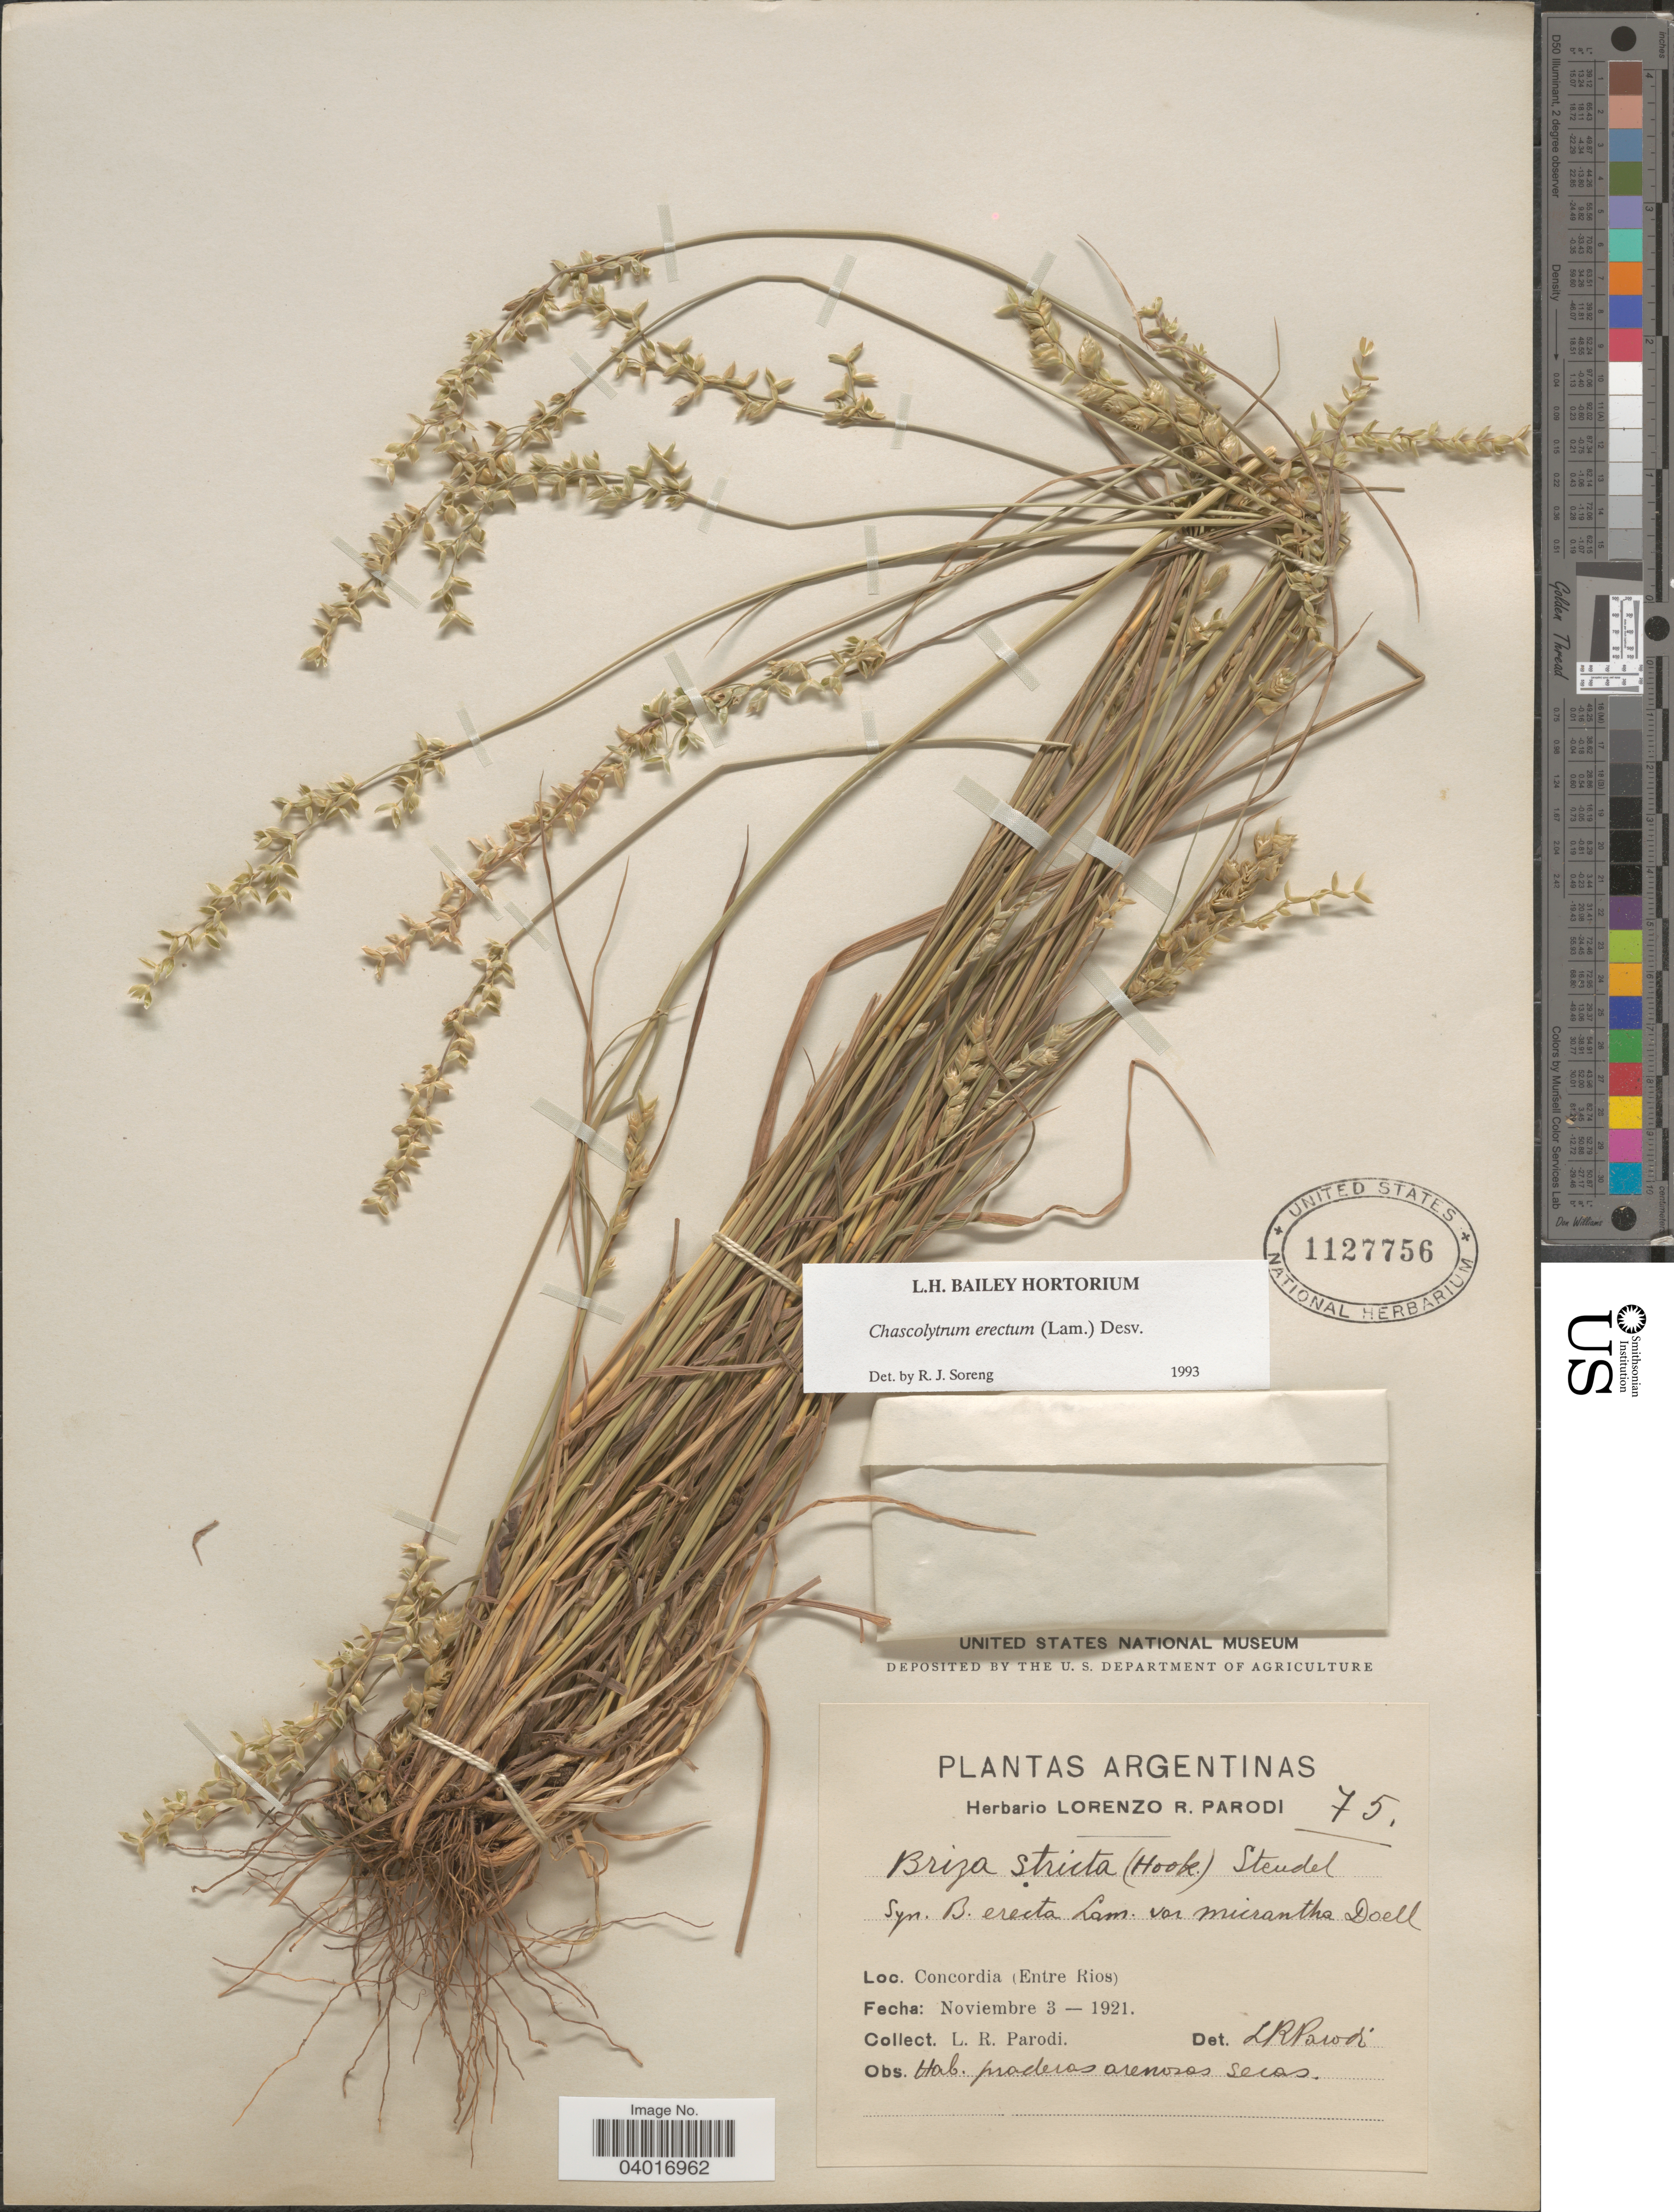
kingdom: Plantae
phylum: Tracheophyta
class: Liliopsida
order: Poales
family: Poaceae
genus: Chascolytrum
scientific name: Chascolytrum erectum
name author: (Lam.) Desv.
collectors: L. R. Parodi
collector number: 75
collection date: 1921-11-03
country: Argentina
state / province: Entre Rios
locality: Concordia.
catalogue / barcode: US 1127756